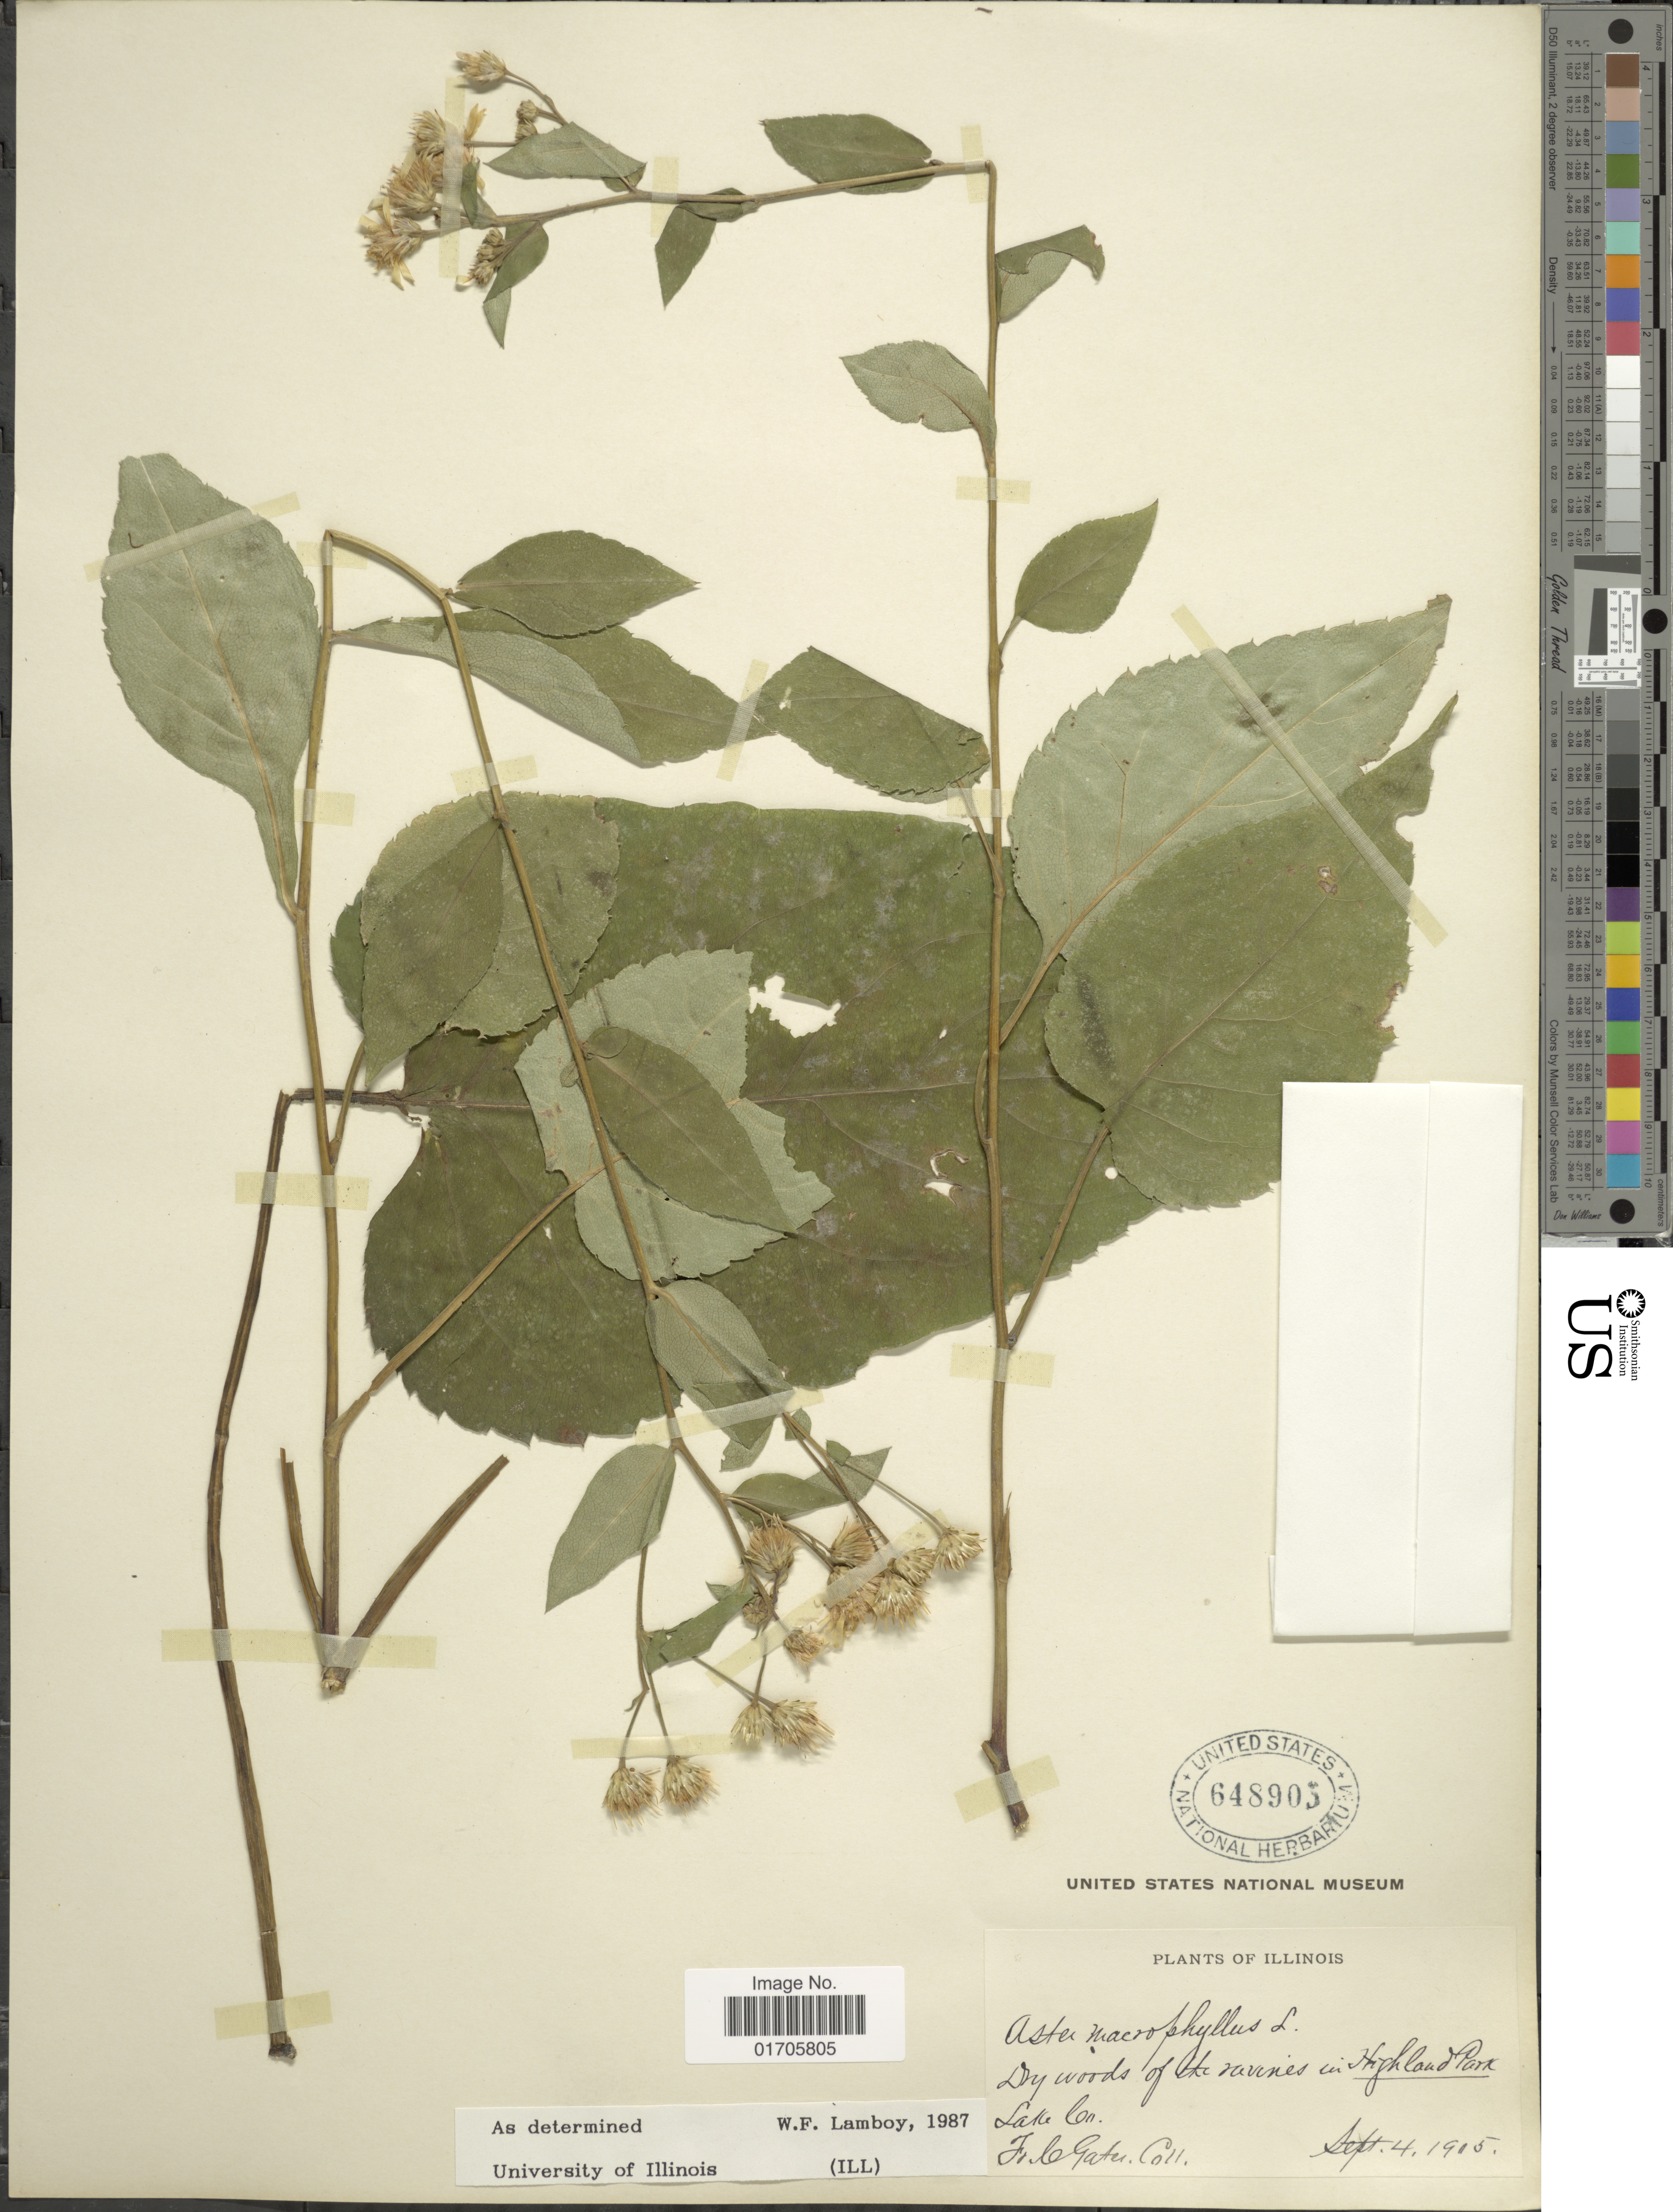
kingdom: Plantae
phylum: Tracheophyta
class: Magnoliopsida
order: Asterales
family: Asteraceae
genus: Eurybia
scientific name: Eurybia macrophylla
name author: (L.) Cass.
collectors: F. C. Gates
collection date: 1905-09-04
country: United States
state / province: Illinois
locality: Illinois. Dry woods of the ravines in Highland Park, Lake Co.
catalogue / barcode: US 648905